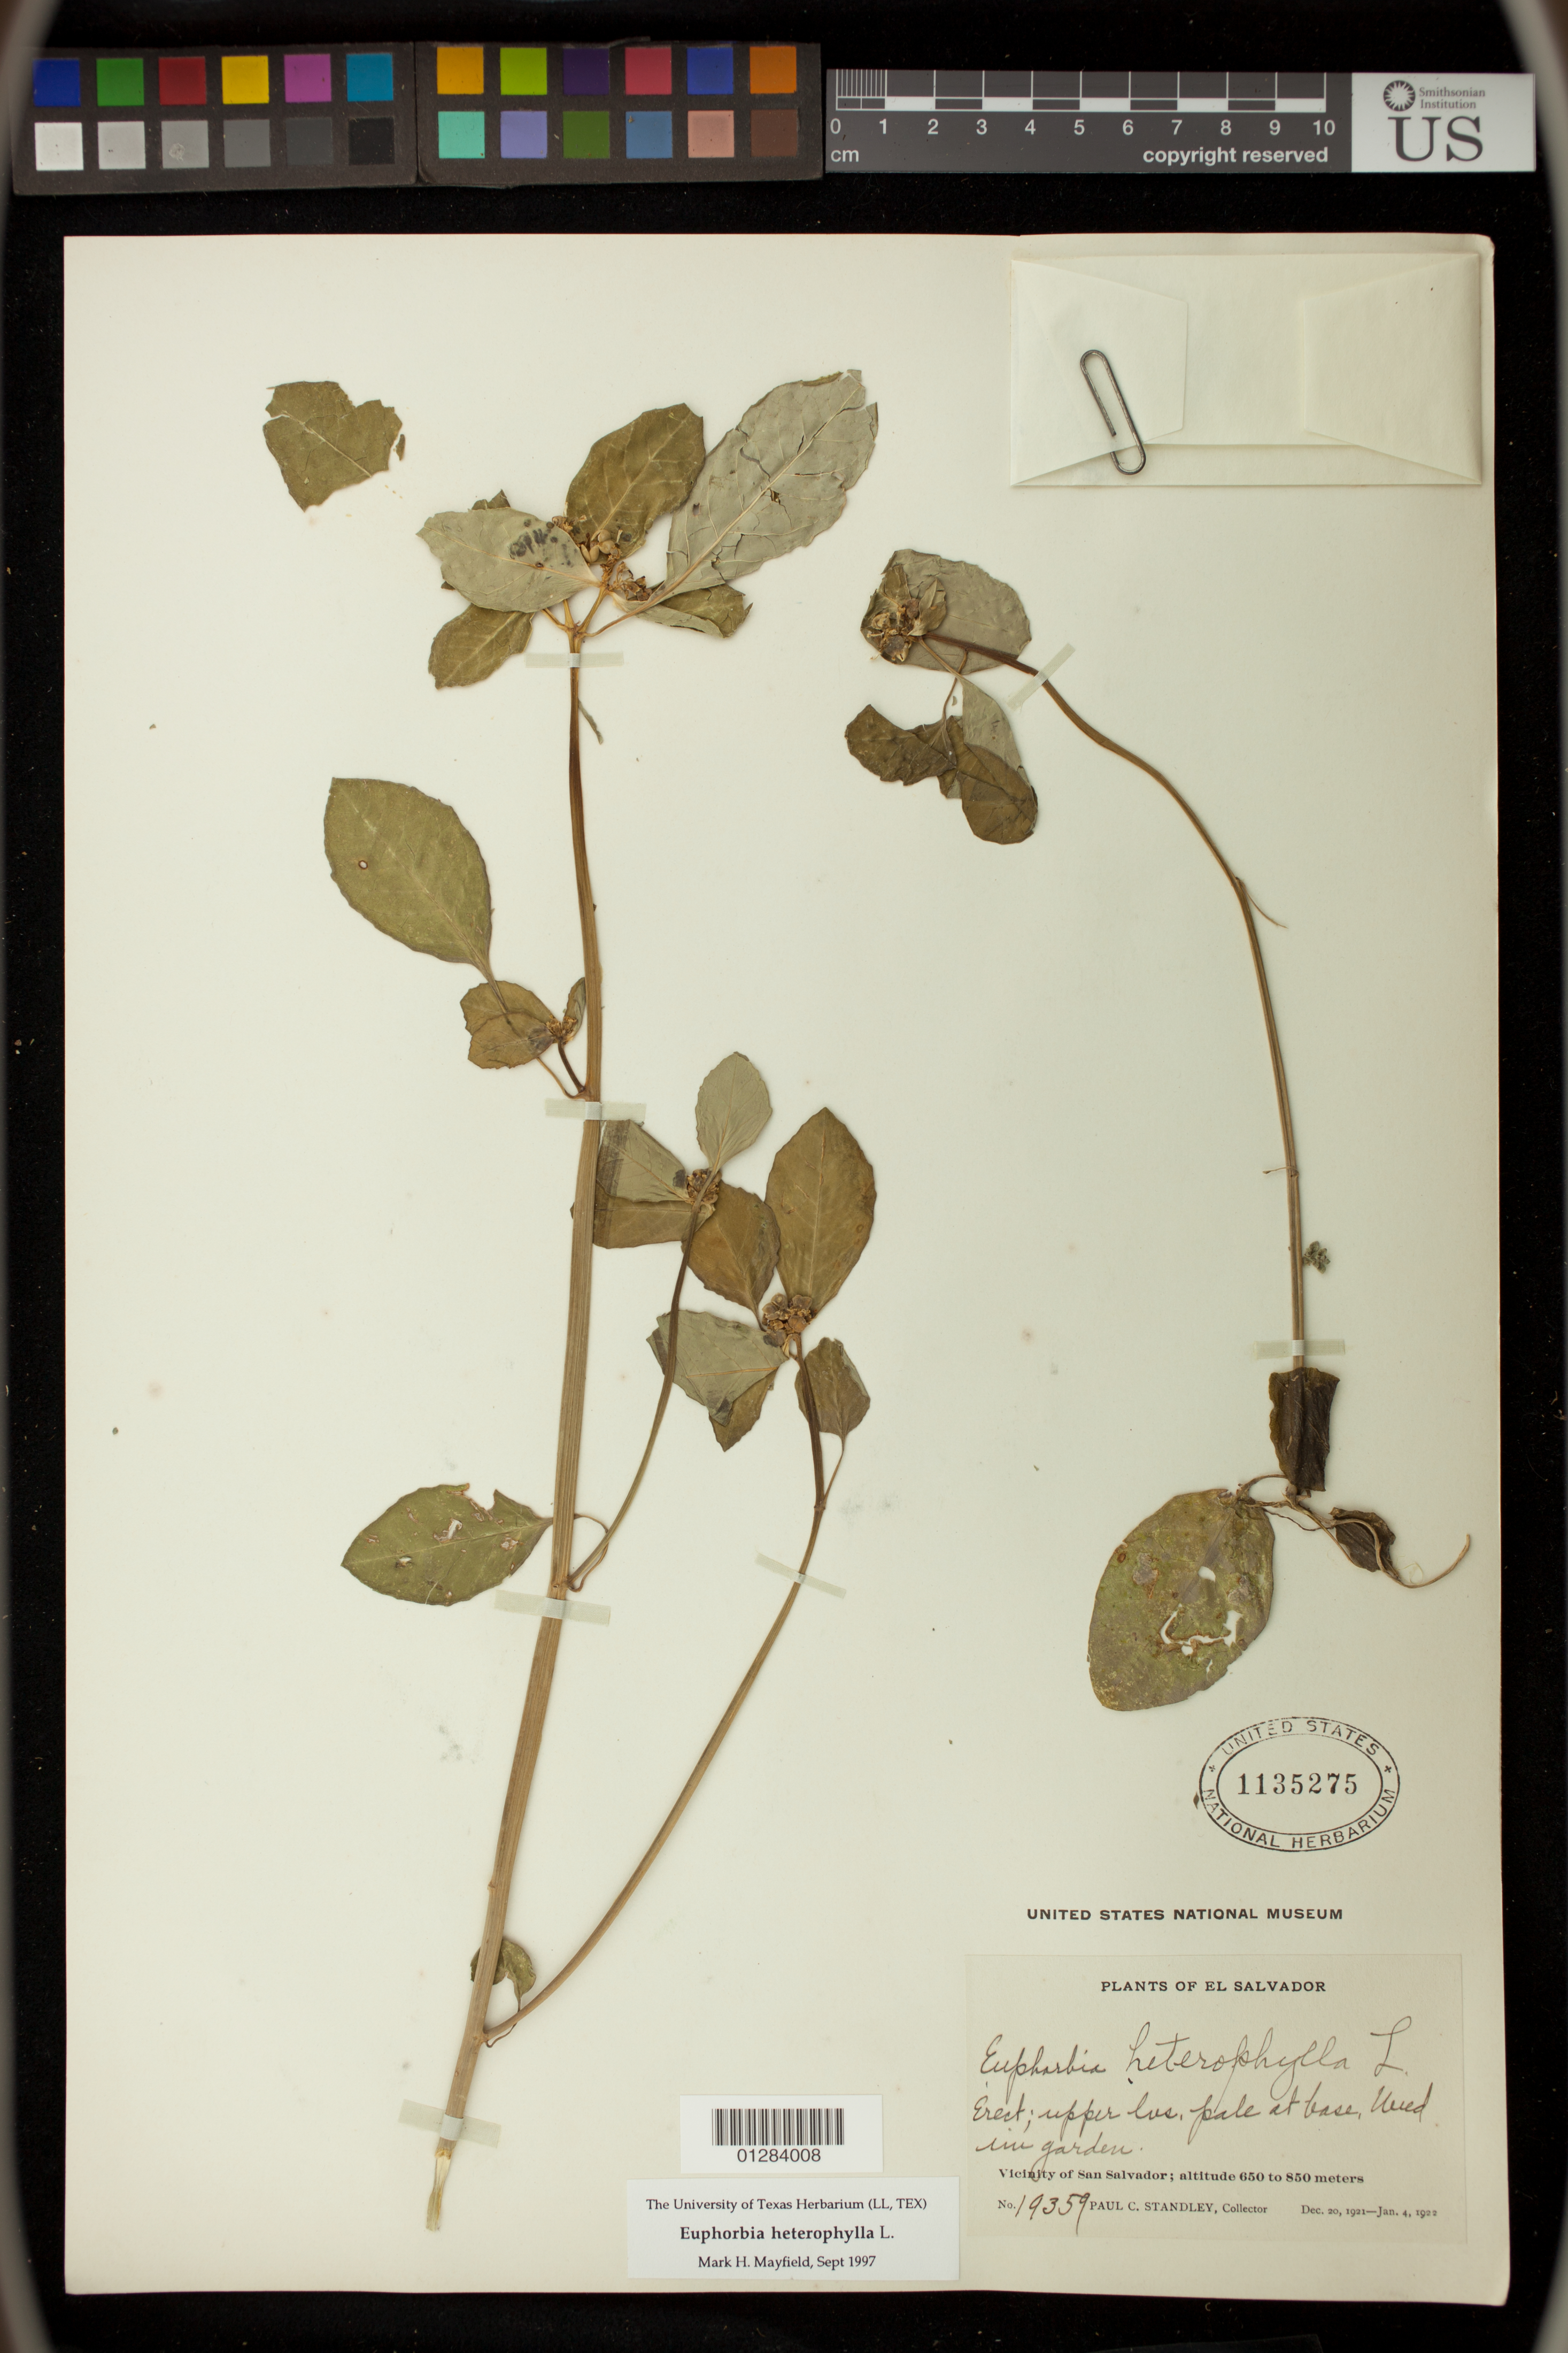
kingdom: Plantae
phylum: Tracheophyta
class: Magnoliopsida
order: Malpighiales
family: Euphorbiaceae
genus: Euphorbia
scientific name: Euphorbia heterophylla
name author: L.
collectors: P. C. Standley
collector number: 19359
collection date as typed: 20 Dec 1921 - 4 Jan 1922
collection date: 1921-12-20/1922-01-04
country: El Salvador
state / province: San Salvador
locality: Vicinity of San Salvador.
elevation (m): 650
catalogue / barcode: US 1135275